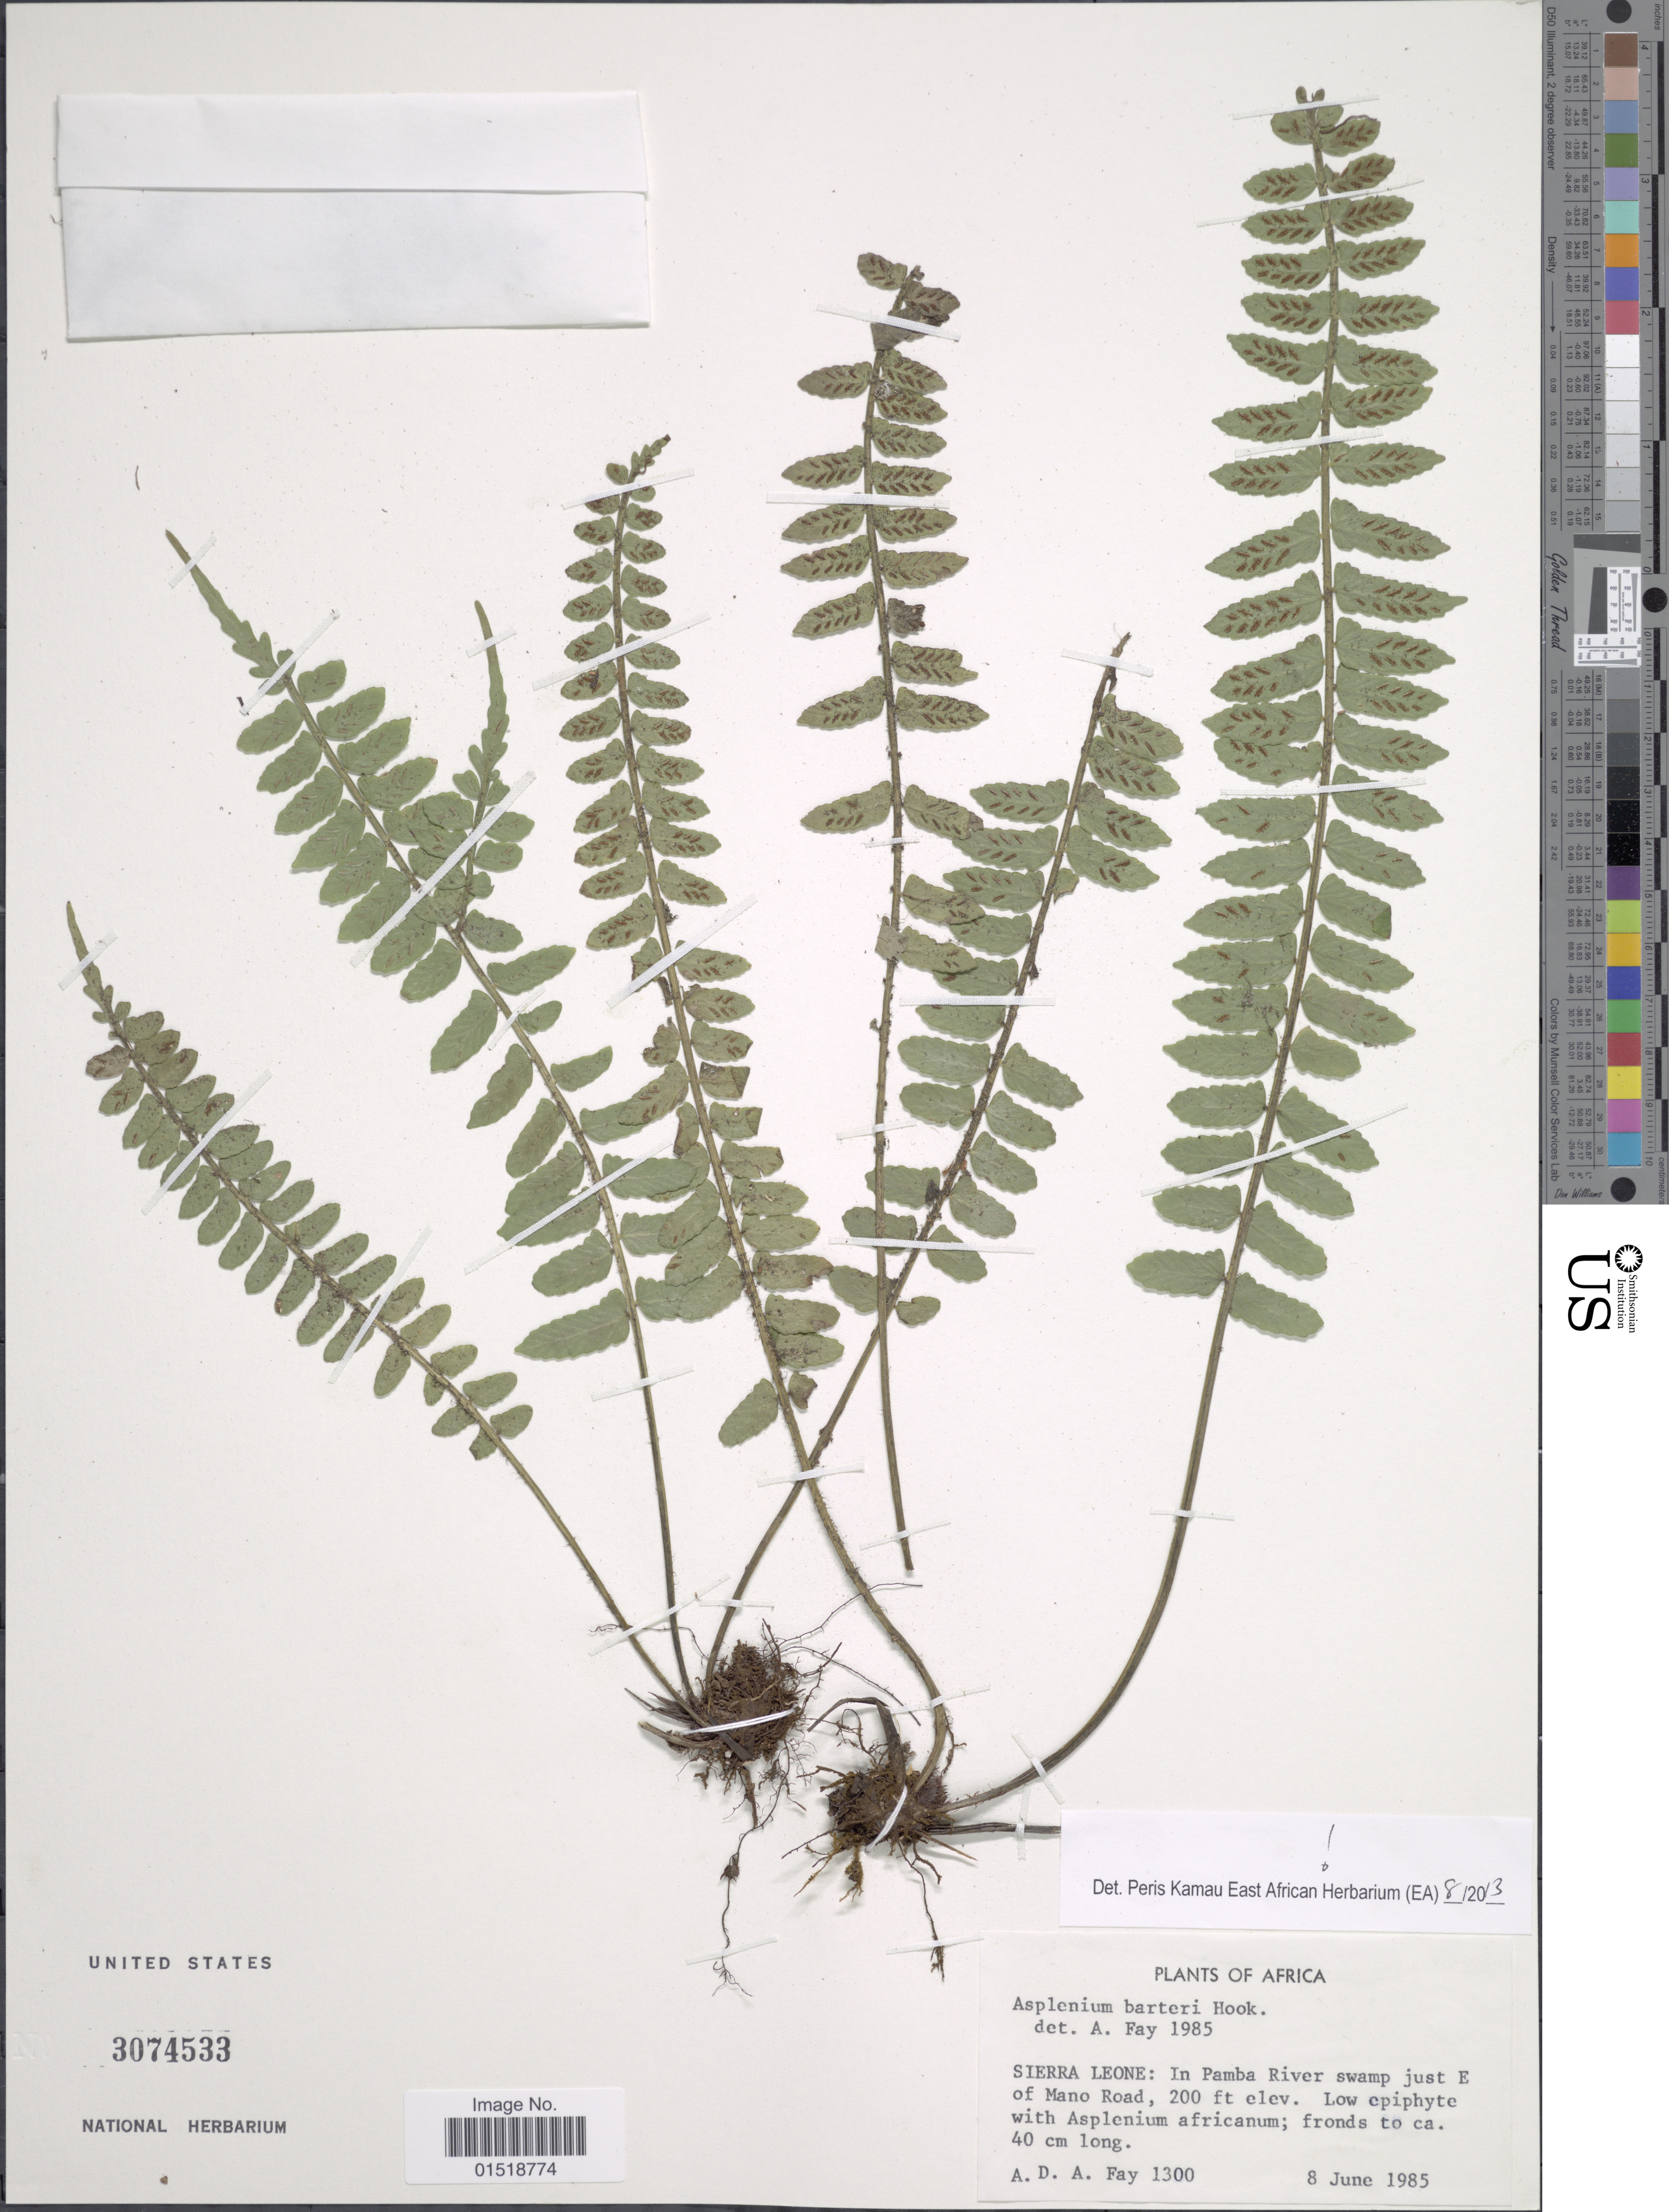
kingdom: Plantae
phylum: Tracheophyta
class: Polypodiopsida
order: Polypodiales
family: Aspleniaceae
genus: Asplenium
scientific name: Asplenium barteri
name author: Hook.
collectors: A. Fay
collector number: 1300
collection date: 1985-06-08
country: Sierra Leone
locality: In Pamba River swamp just E of Mano Road.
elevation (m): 61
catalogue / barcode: US 3074533